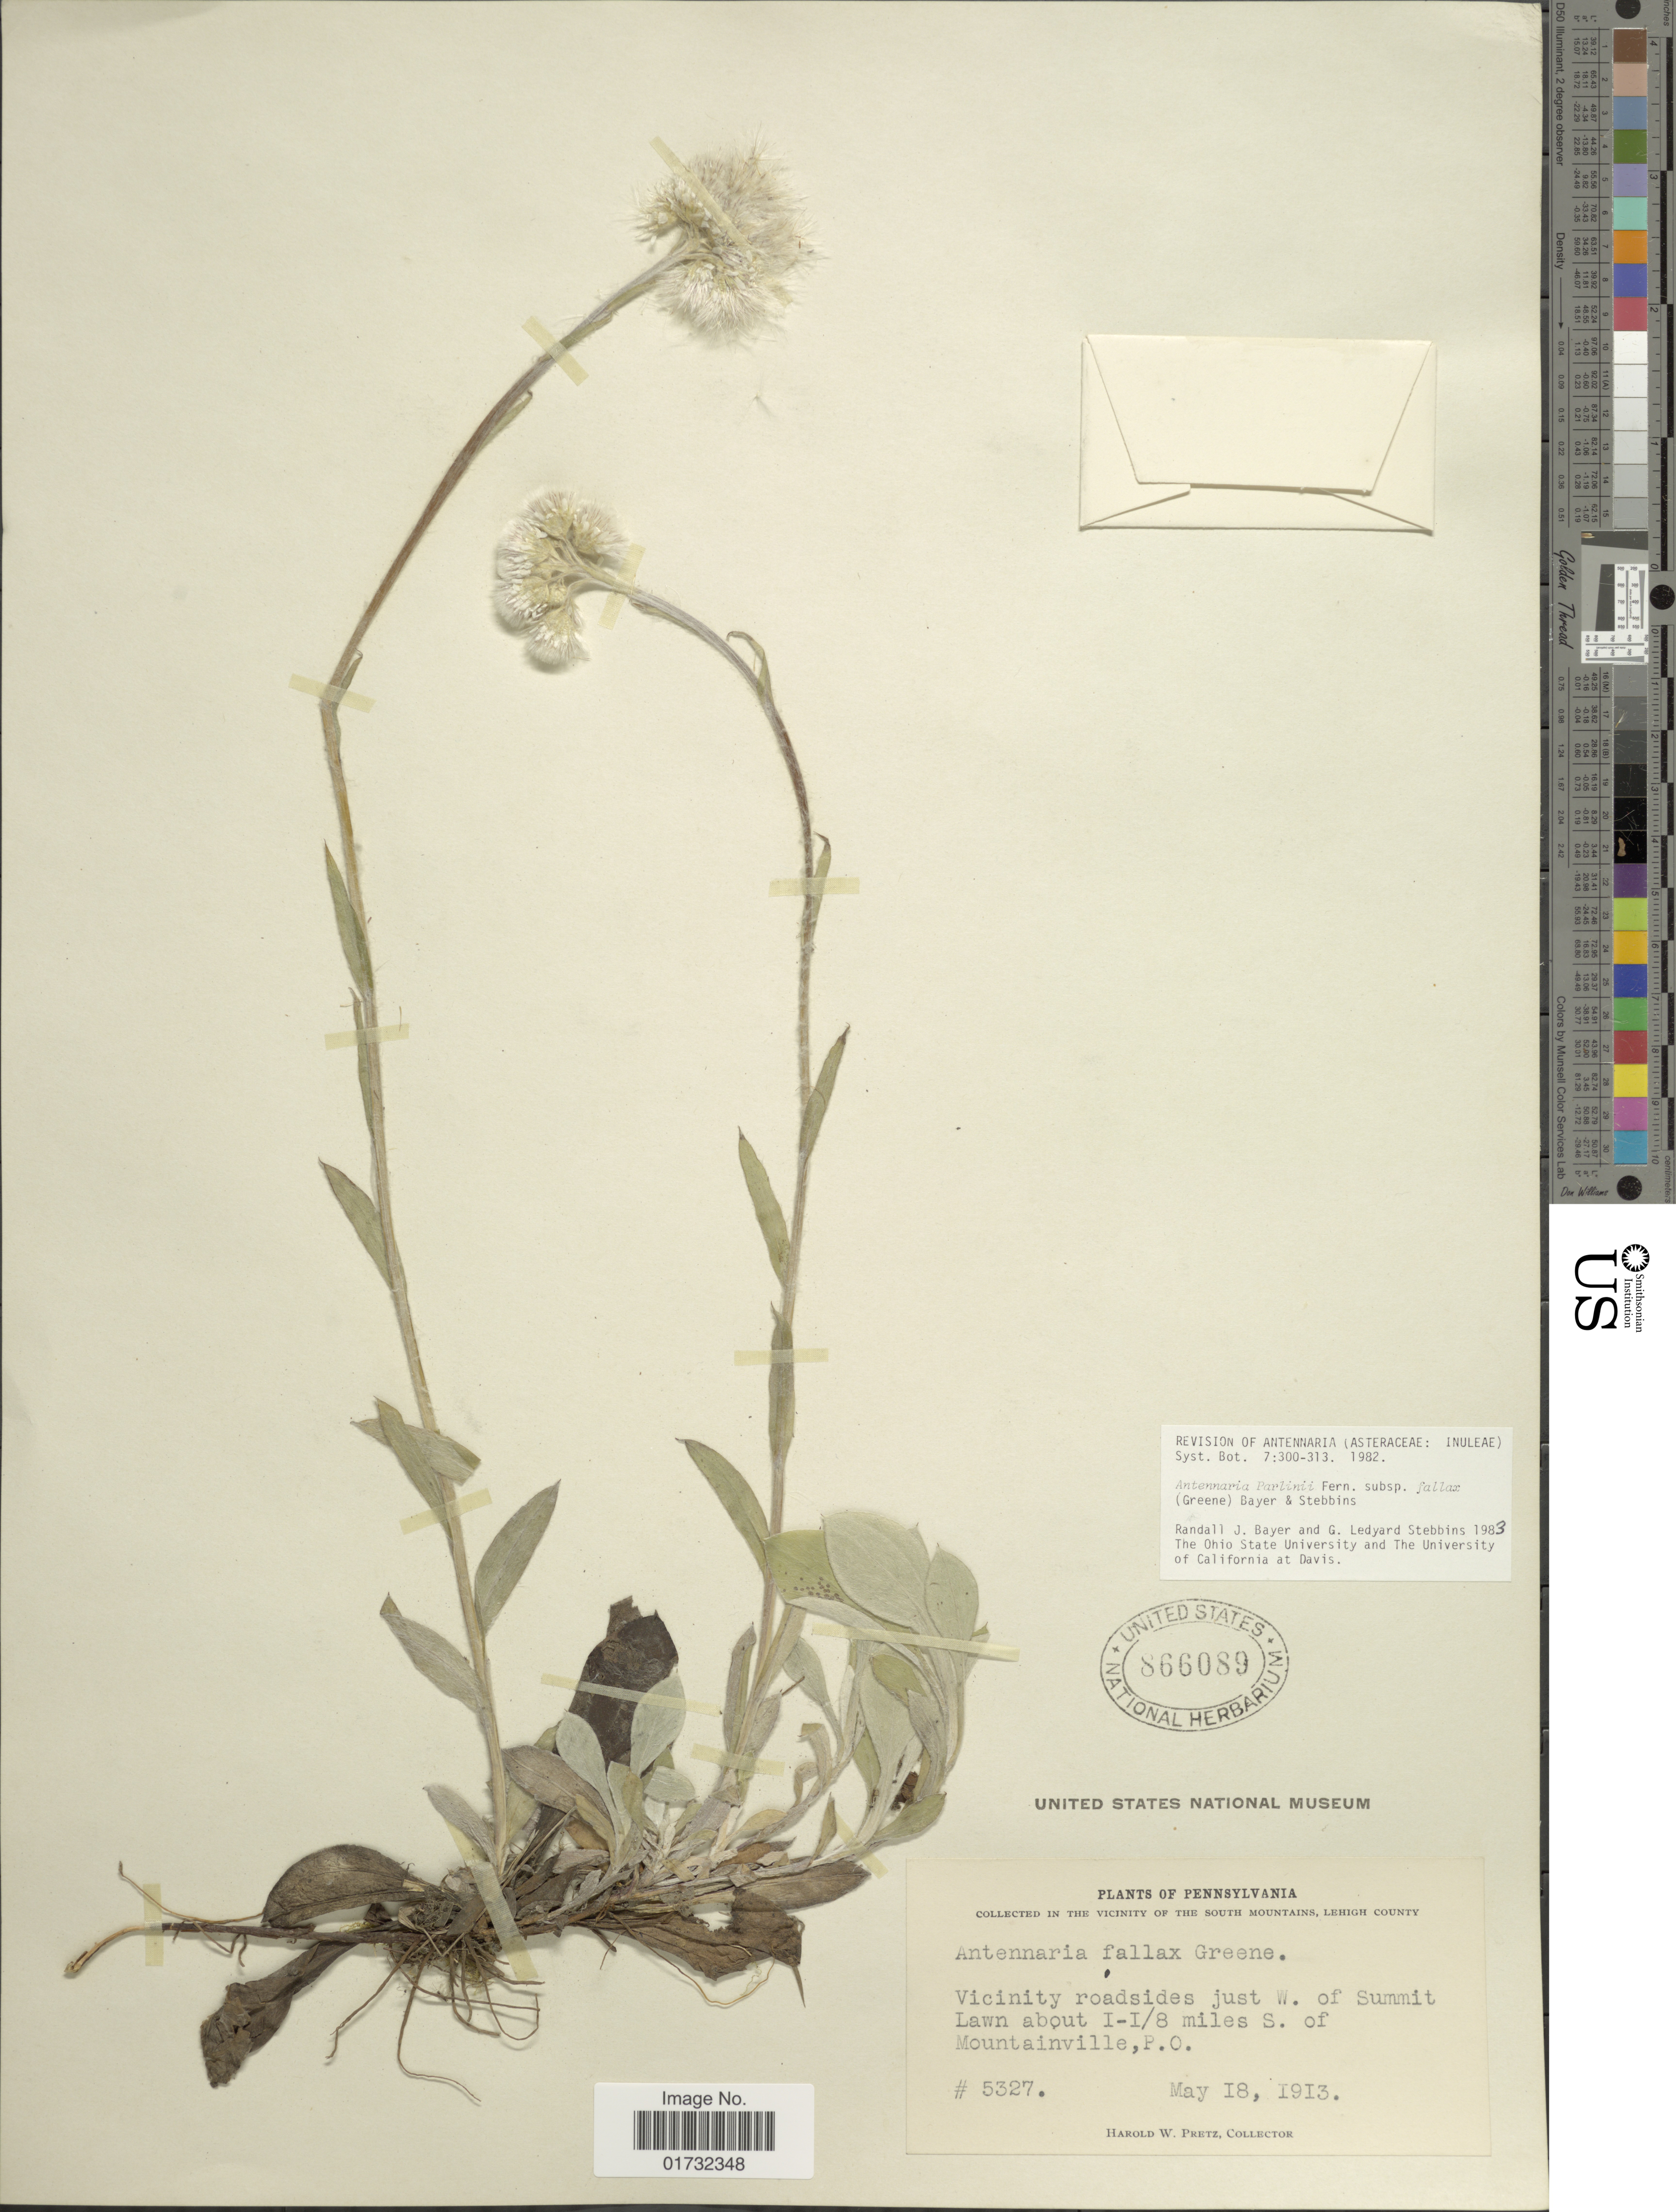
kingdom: Plantae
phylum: Tracheophyta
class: Magnoliopsida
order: Asterales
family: Asteraceae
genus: Antennaria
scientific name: Antennaria parlinii subsp. parlinii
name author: Fernald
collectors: H. W. Pretz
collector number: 5327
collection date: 1913-05-18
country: United States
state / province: Pennsylvania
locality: Vicinity of the South Mountains, Lehigh County. Vicinity roadside just W. of Summit Lawn about 1-1/8 miles S. of Mountainville, P.O.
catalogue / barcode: US 866089